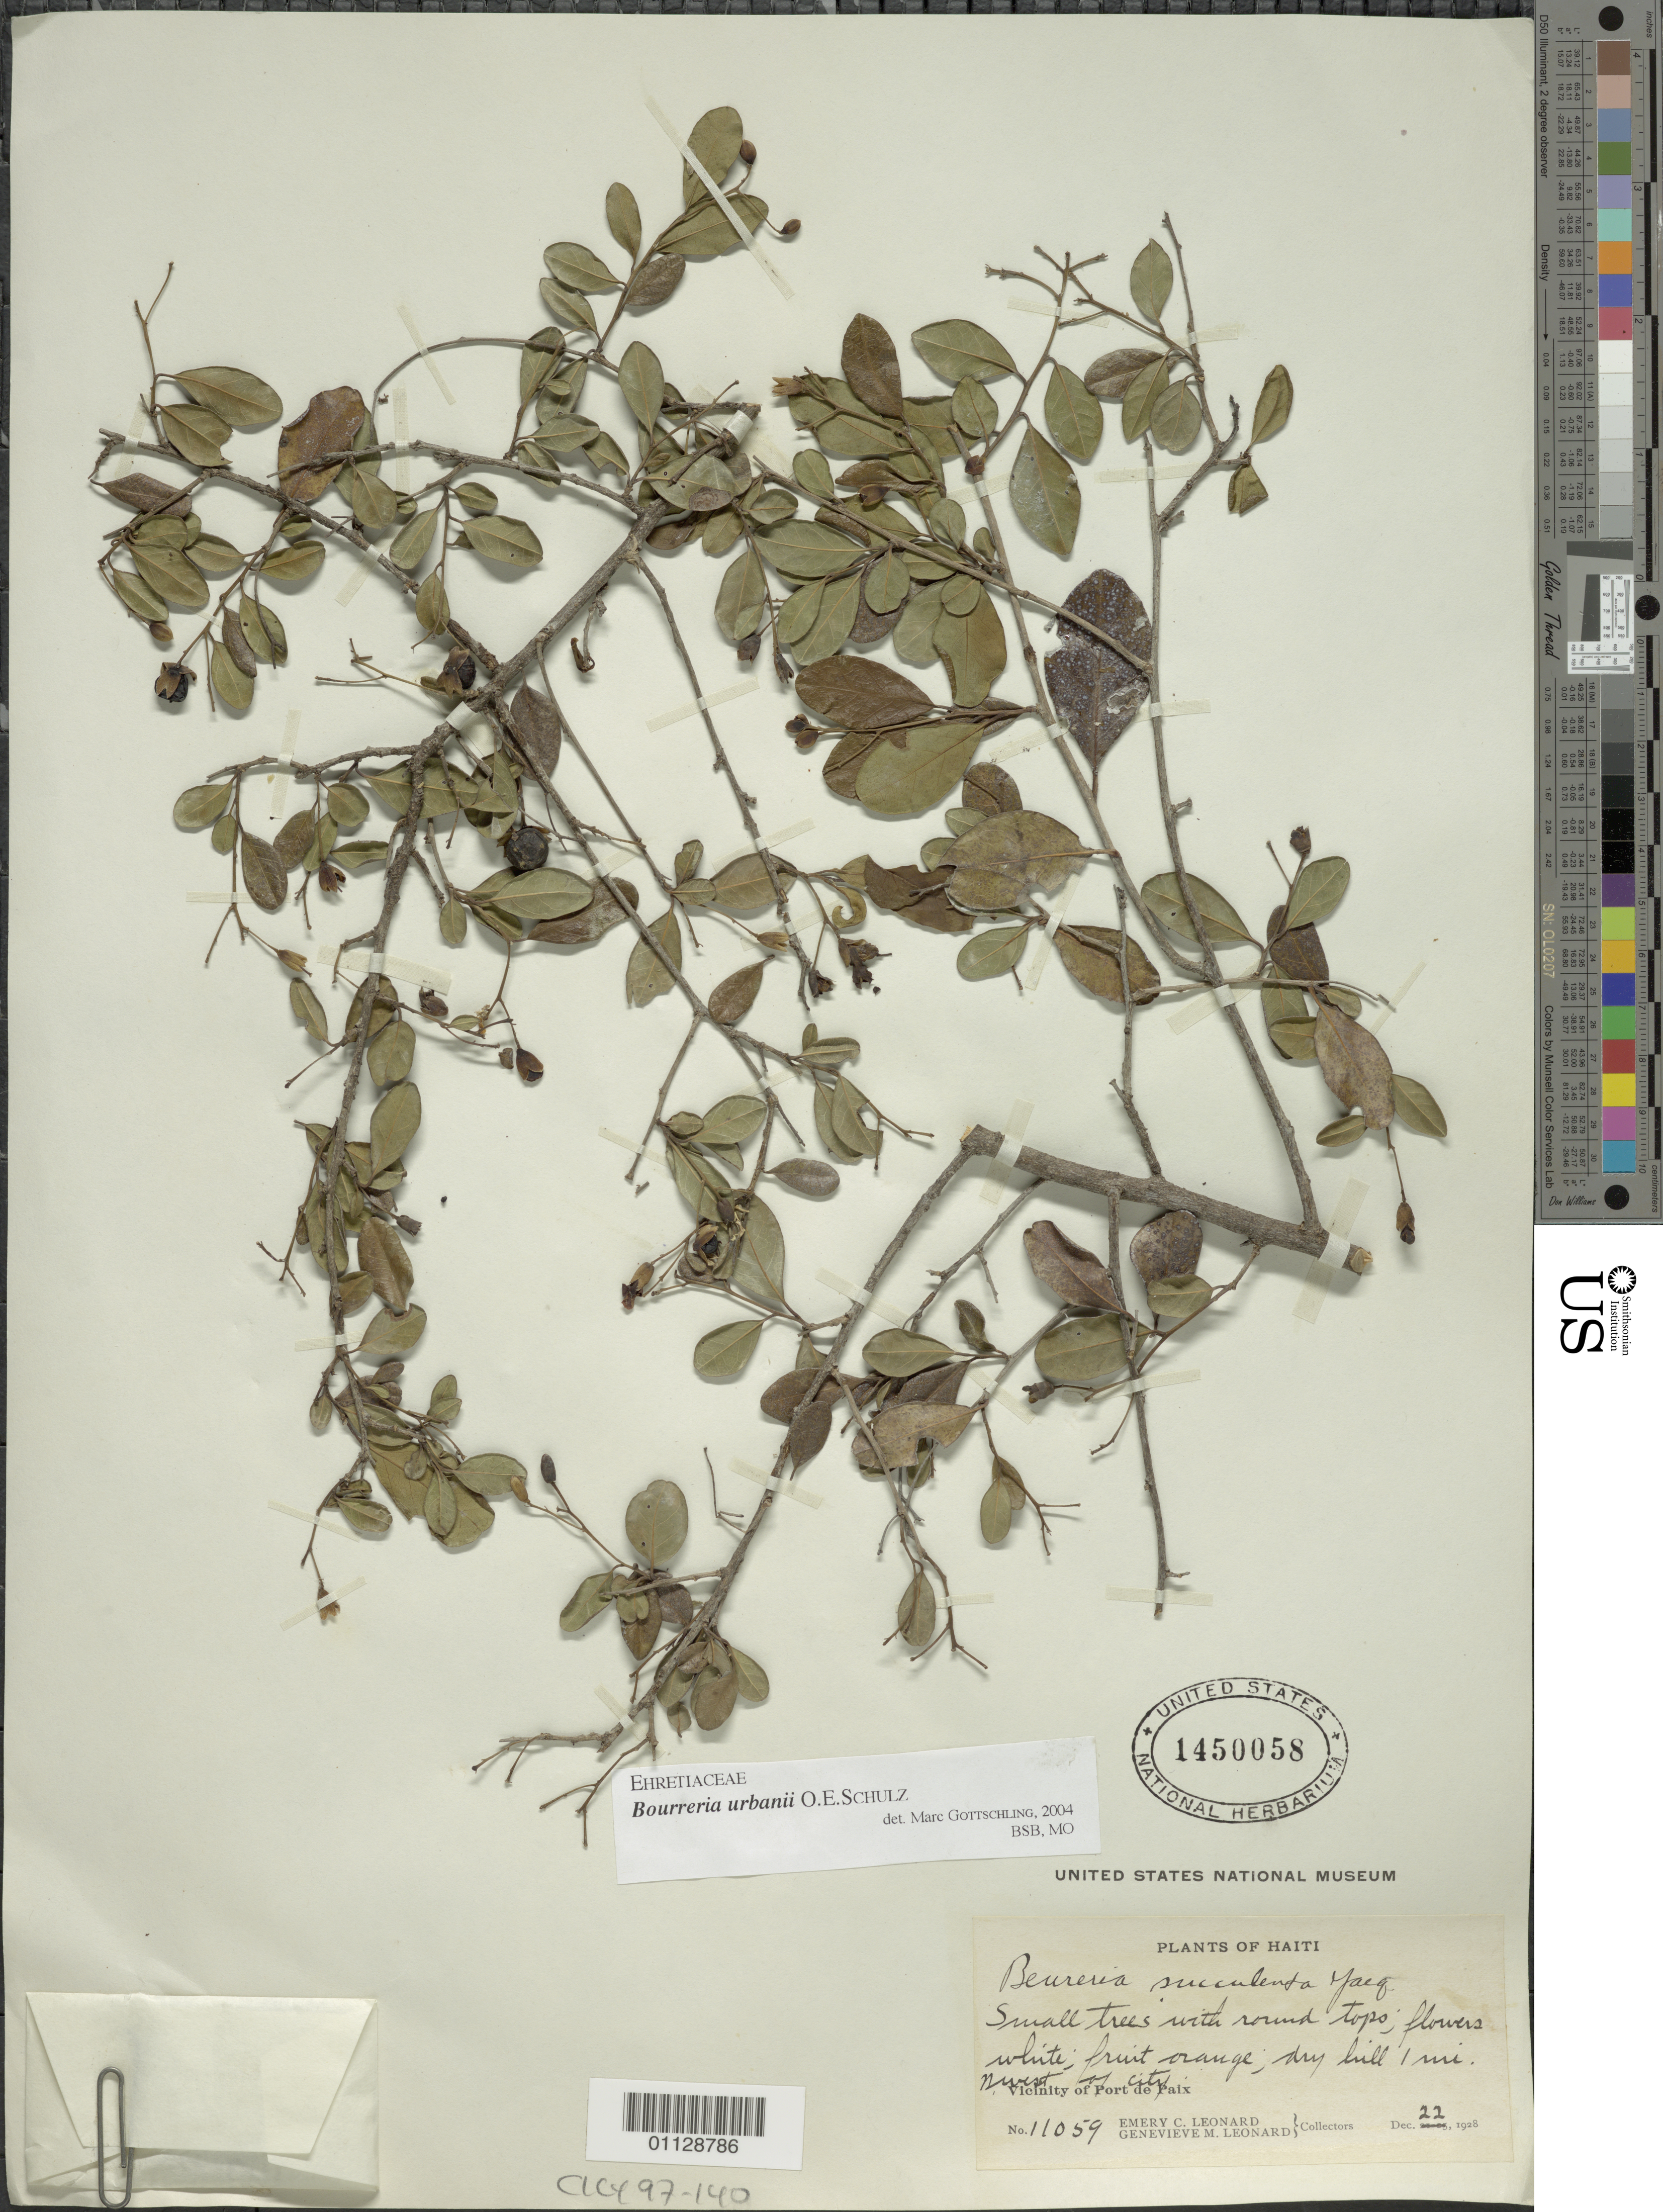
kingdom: Plantae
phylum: Tracheophyta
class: Magnoliopsida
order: Boraginales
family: Ehretiaceae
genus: Bourreria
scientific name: Bourreria succulenta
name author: Jacq.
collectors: E. C. Leonard & G. M. Leonard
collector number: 11059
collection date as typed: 22 Dec 1928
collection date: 1928-12-22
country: Haiti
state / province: Nord-Óuest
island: Île de la Tortue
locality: Dry hill, midwest of the city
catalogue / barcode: US 1450058